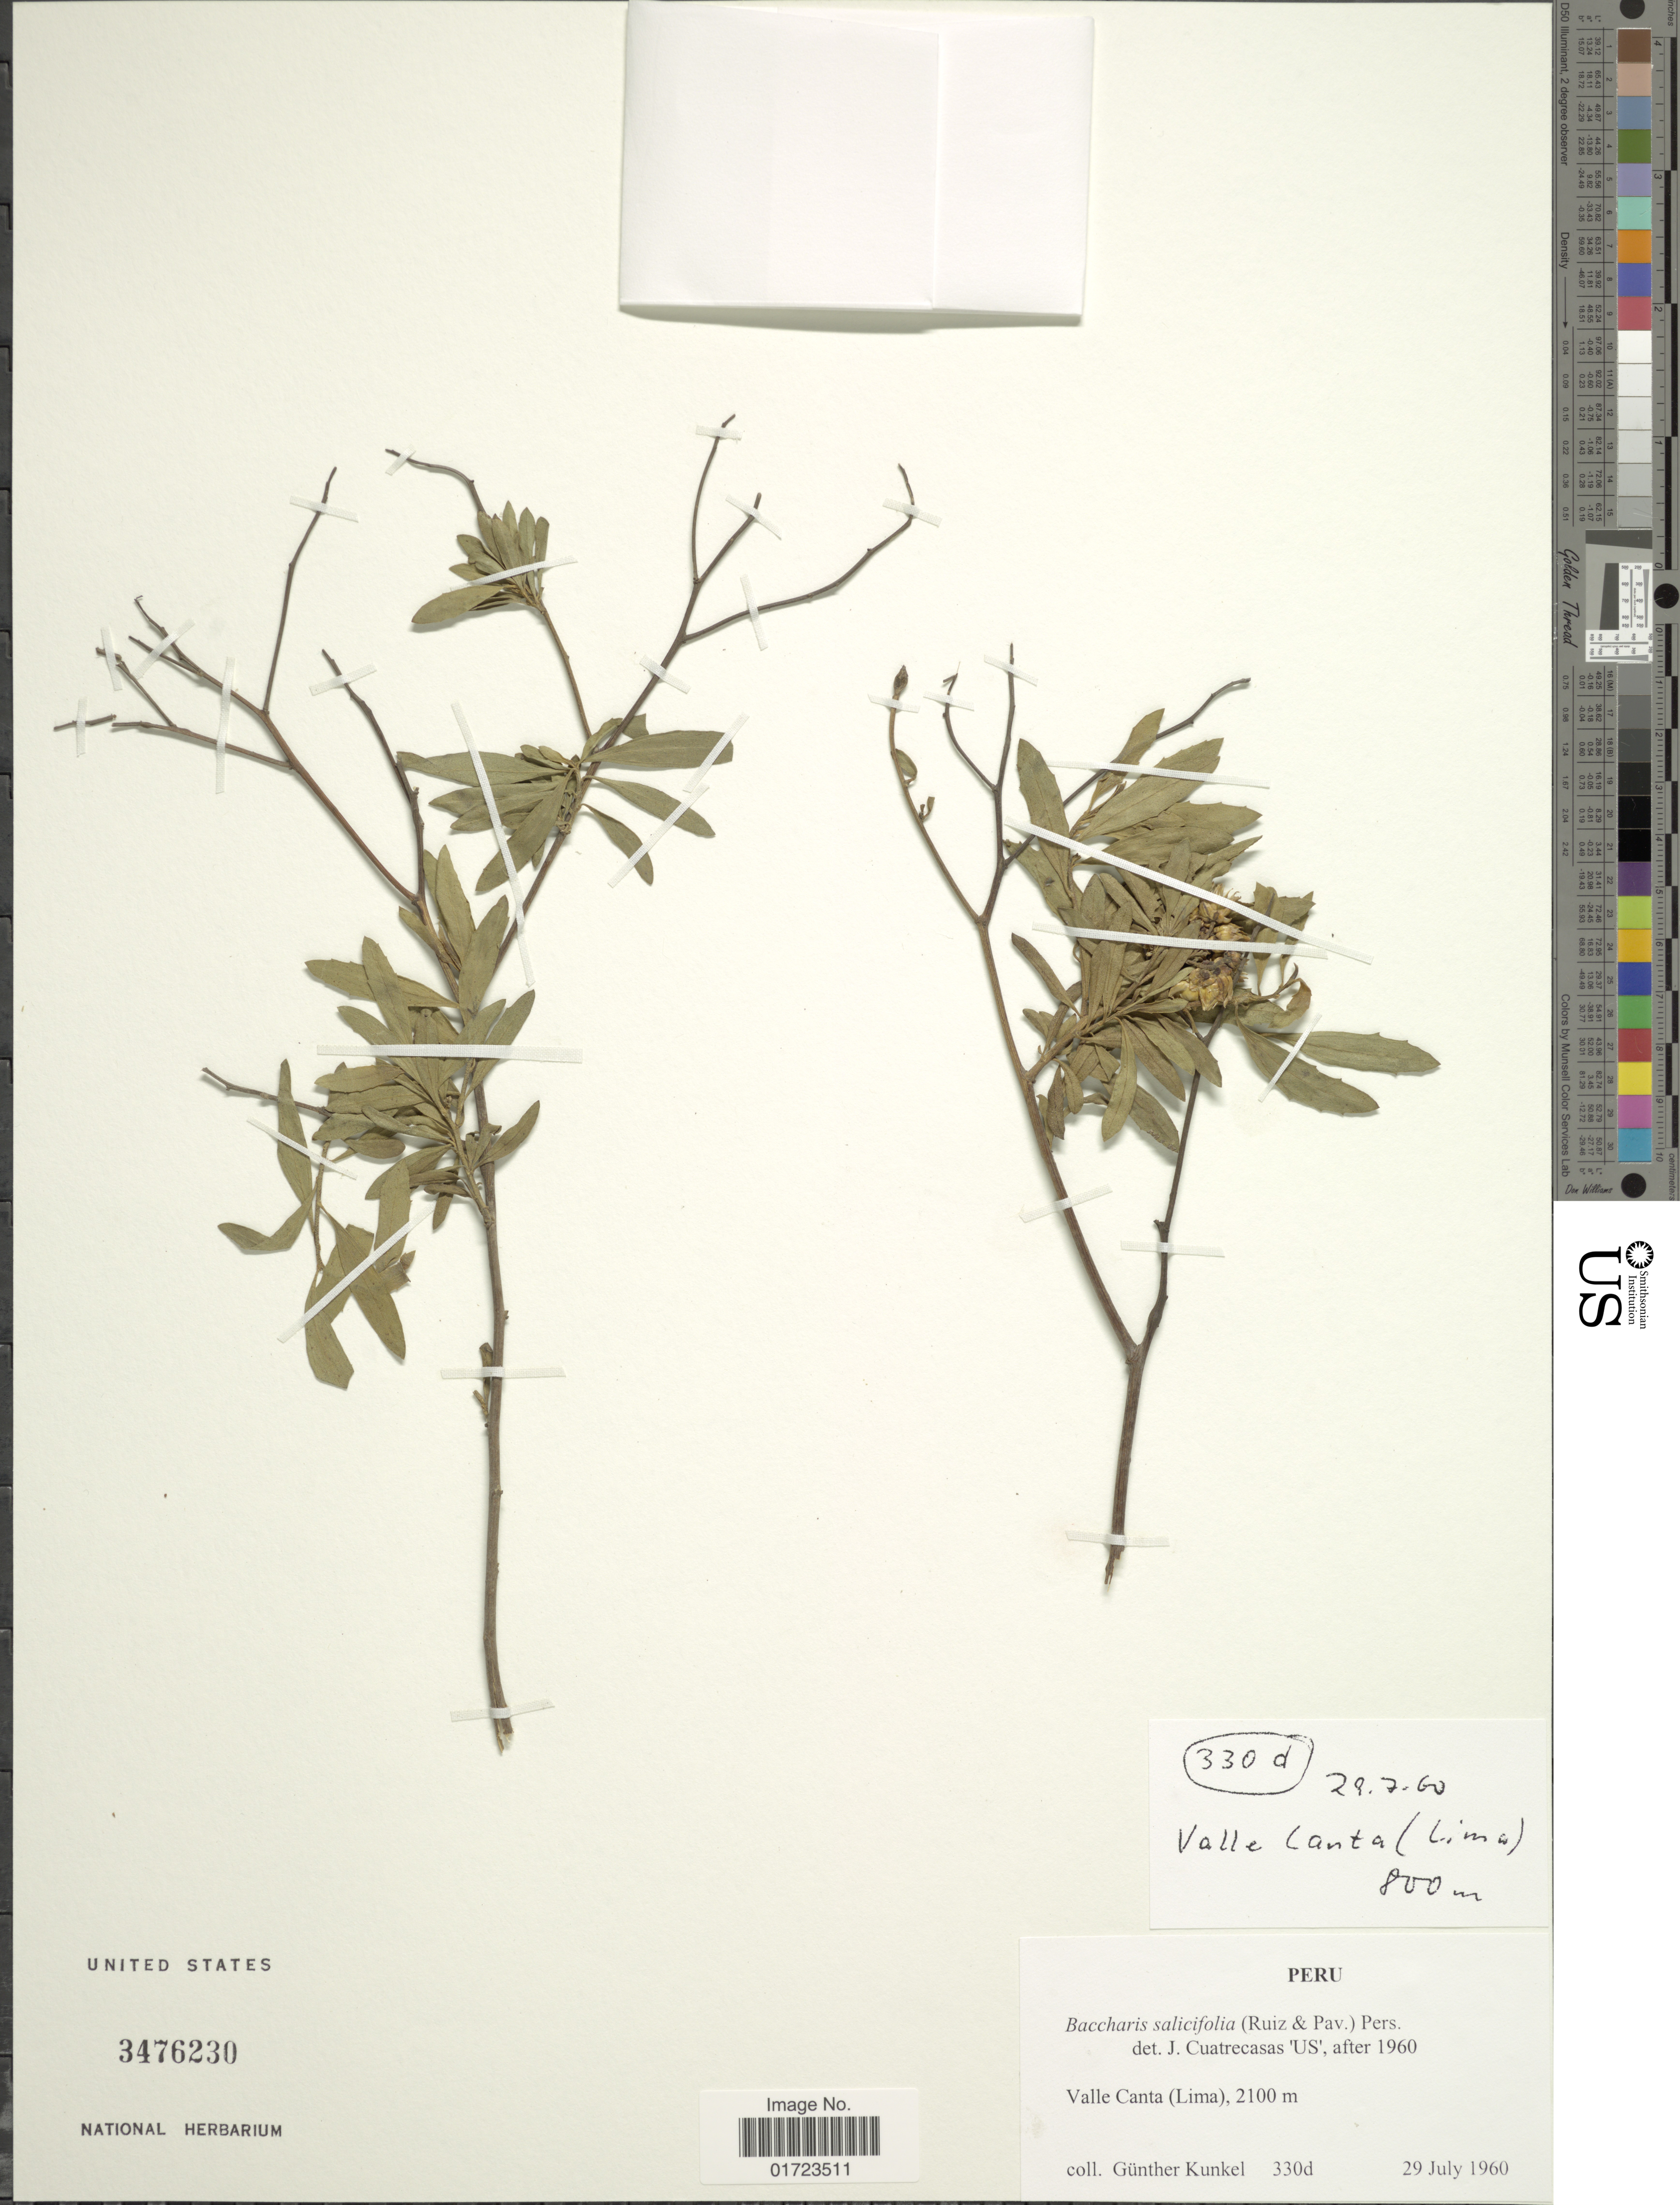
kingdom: Plantae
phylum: Tracheophyta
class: Magnoliopsida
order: Asterales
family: Asteraceae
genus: Baccharis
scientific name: Baccharis salicifolia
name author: (Ruiz & Pav.) Pers.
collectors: G. Kunkel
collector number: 330d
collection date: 1960-07-29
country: Peru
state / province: Lima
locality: Valle Canta (Lima).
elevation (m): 2100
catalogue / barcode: US 3476230